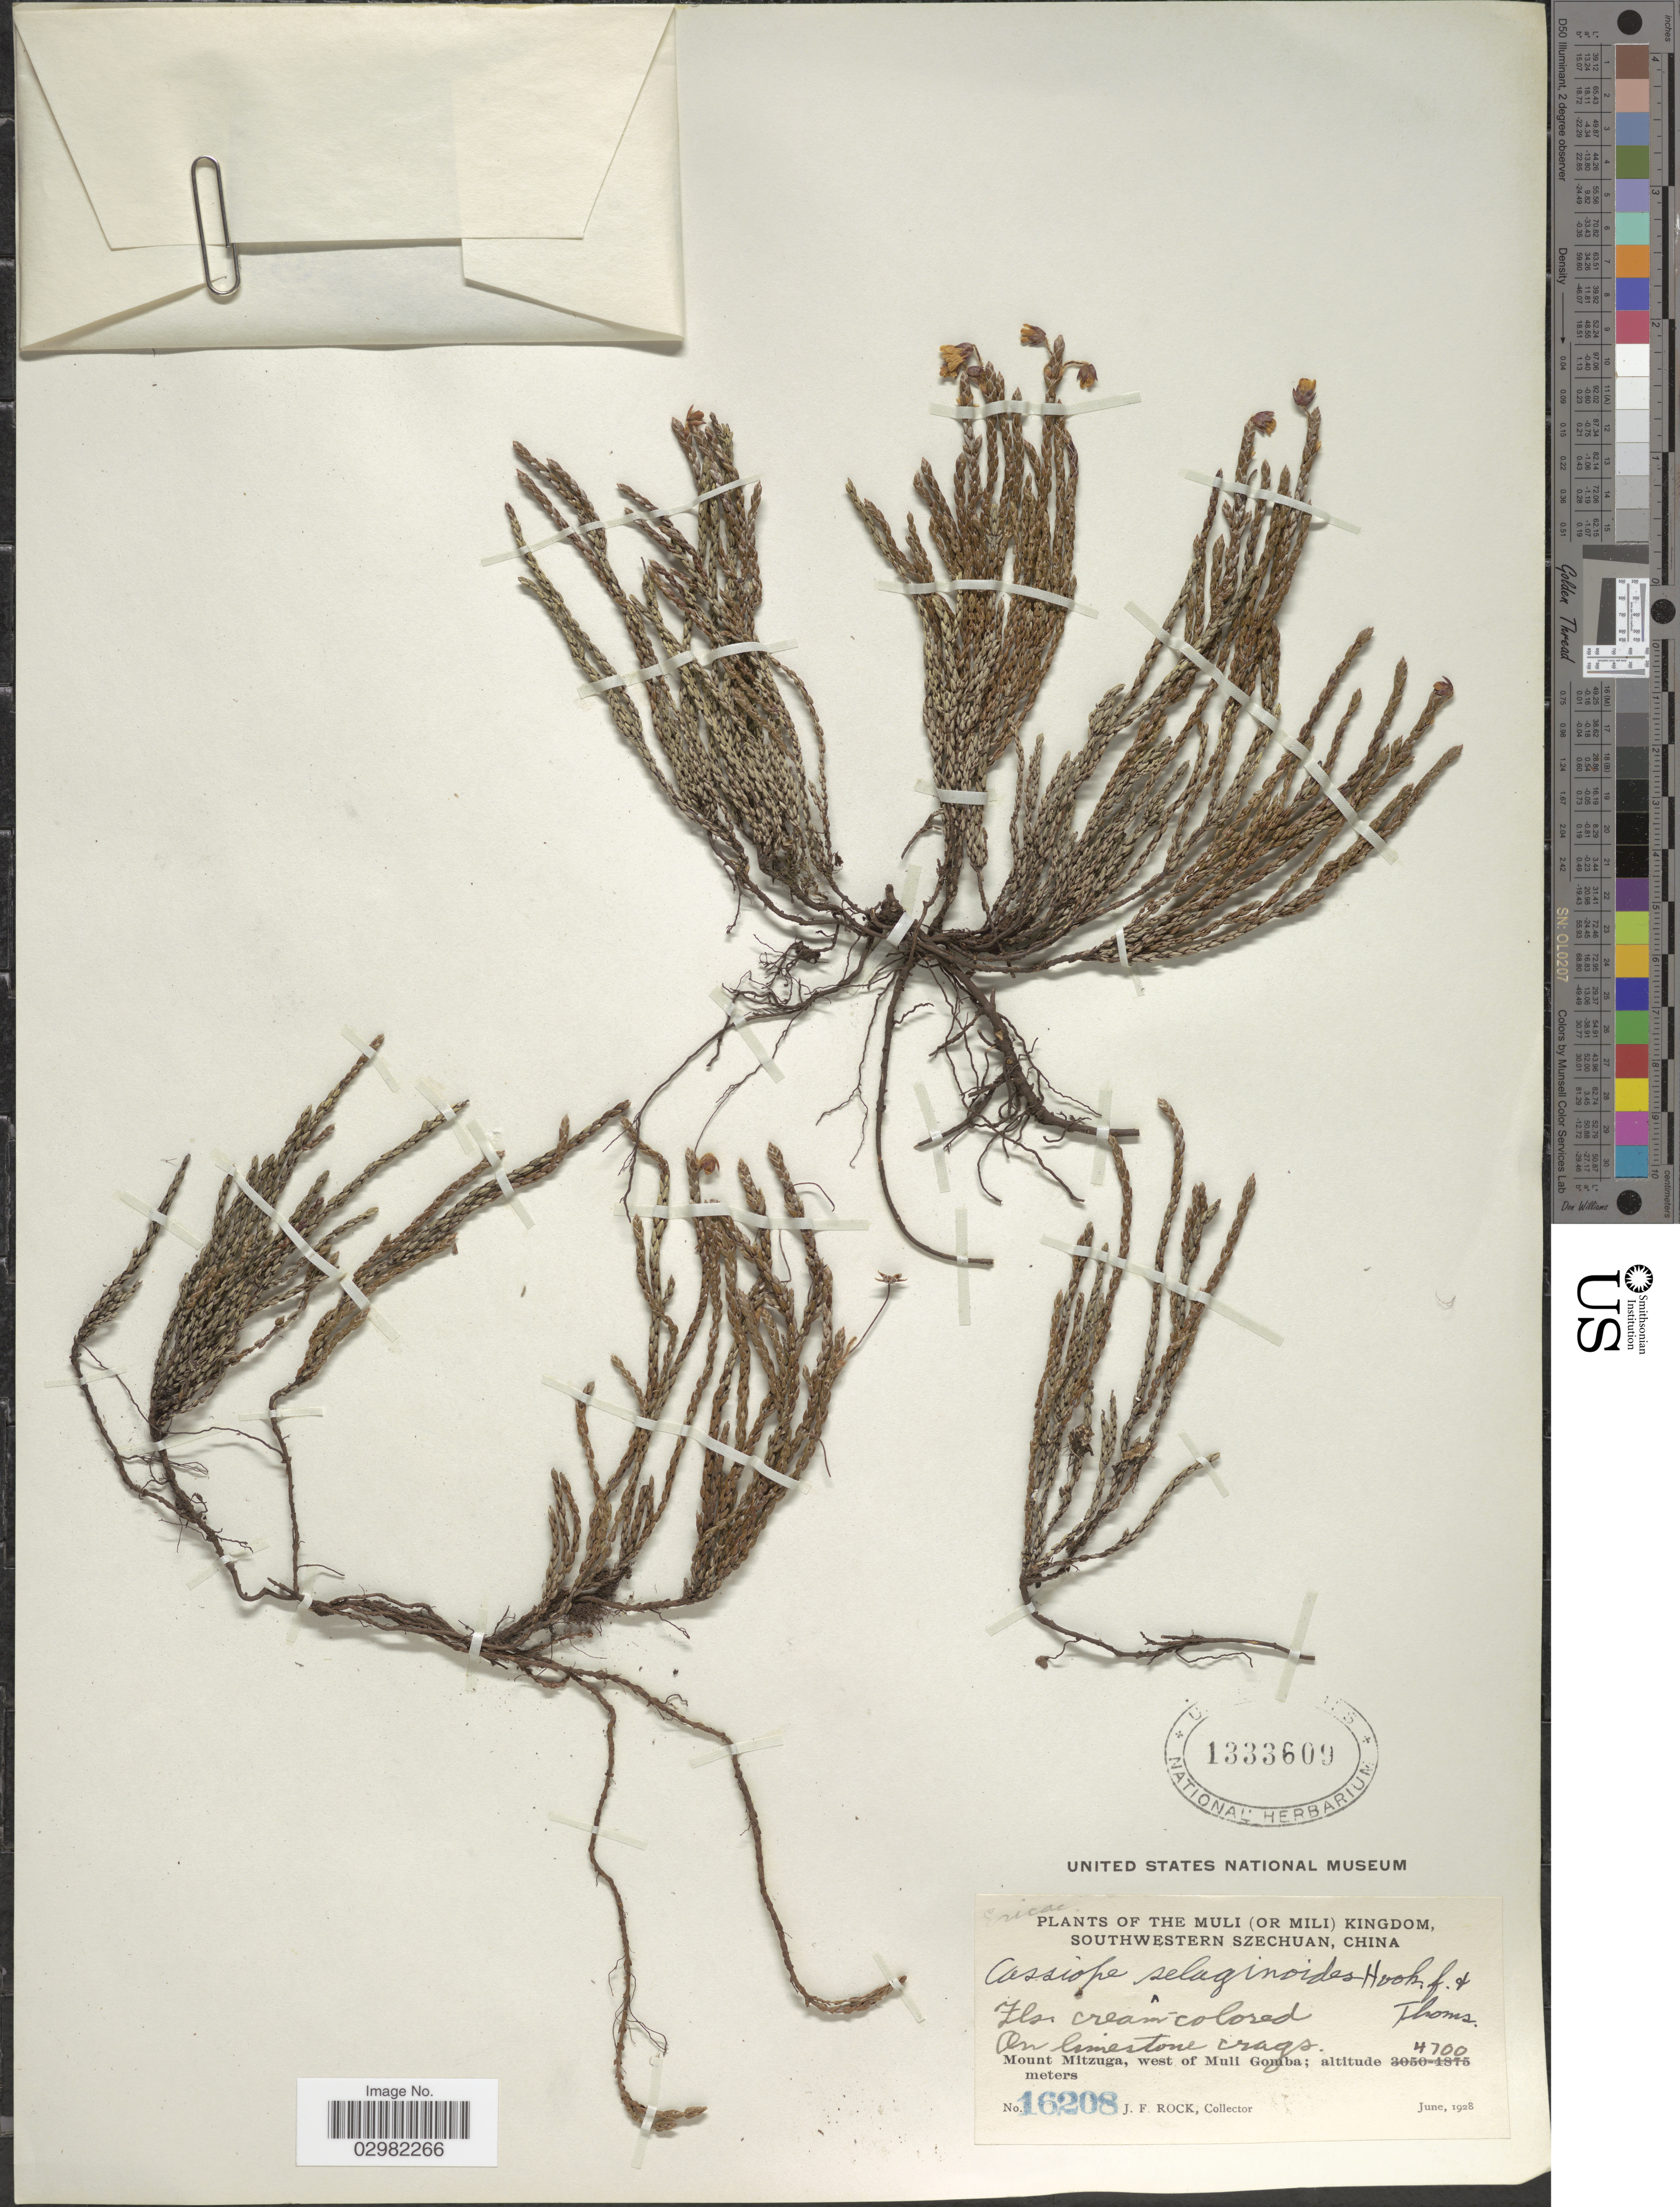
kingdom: Plantae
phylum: Tracheophyta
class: Magnoliopsida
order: Ericales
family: Ericaceae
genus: Cassiope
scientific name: Cassiope selaginoides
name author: Hook. f. & Thomson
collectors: J. Rock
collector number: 16208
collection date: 1928-06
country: China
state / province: Sichuan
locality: The Muli (or Mili) Kingdom, Southwestern Szechuan, China, Mount Mitzuga, west of Muli Gomba.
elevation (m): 4700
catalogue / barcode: US 1333609